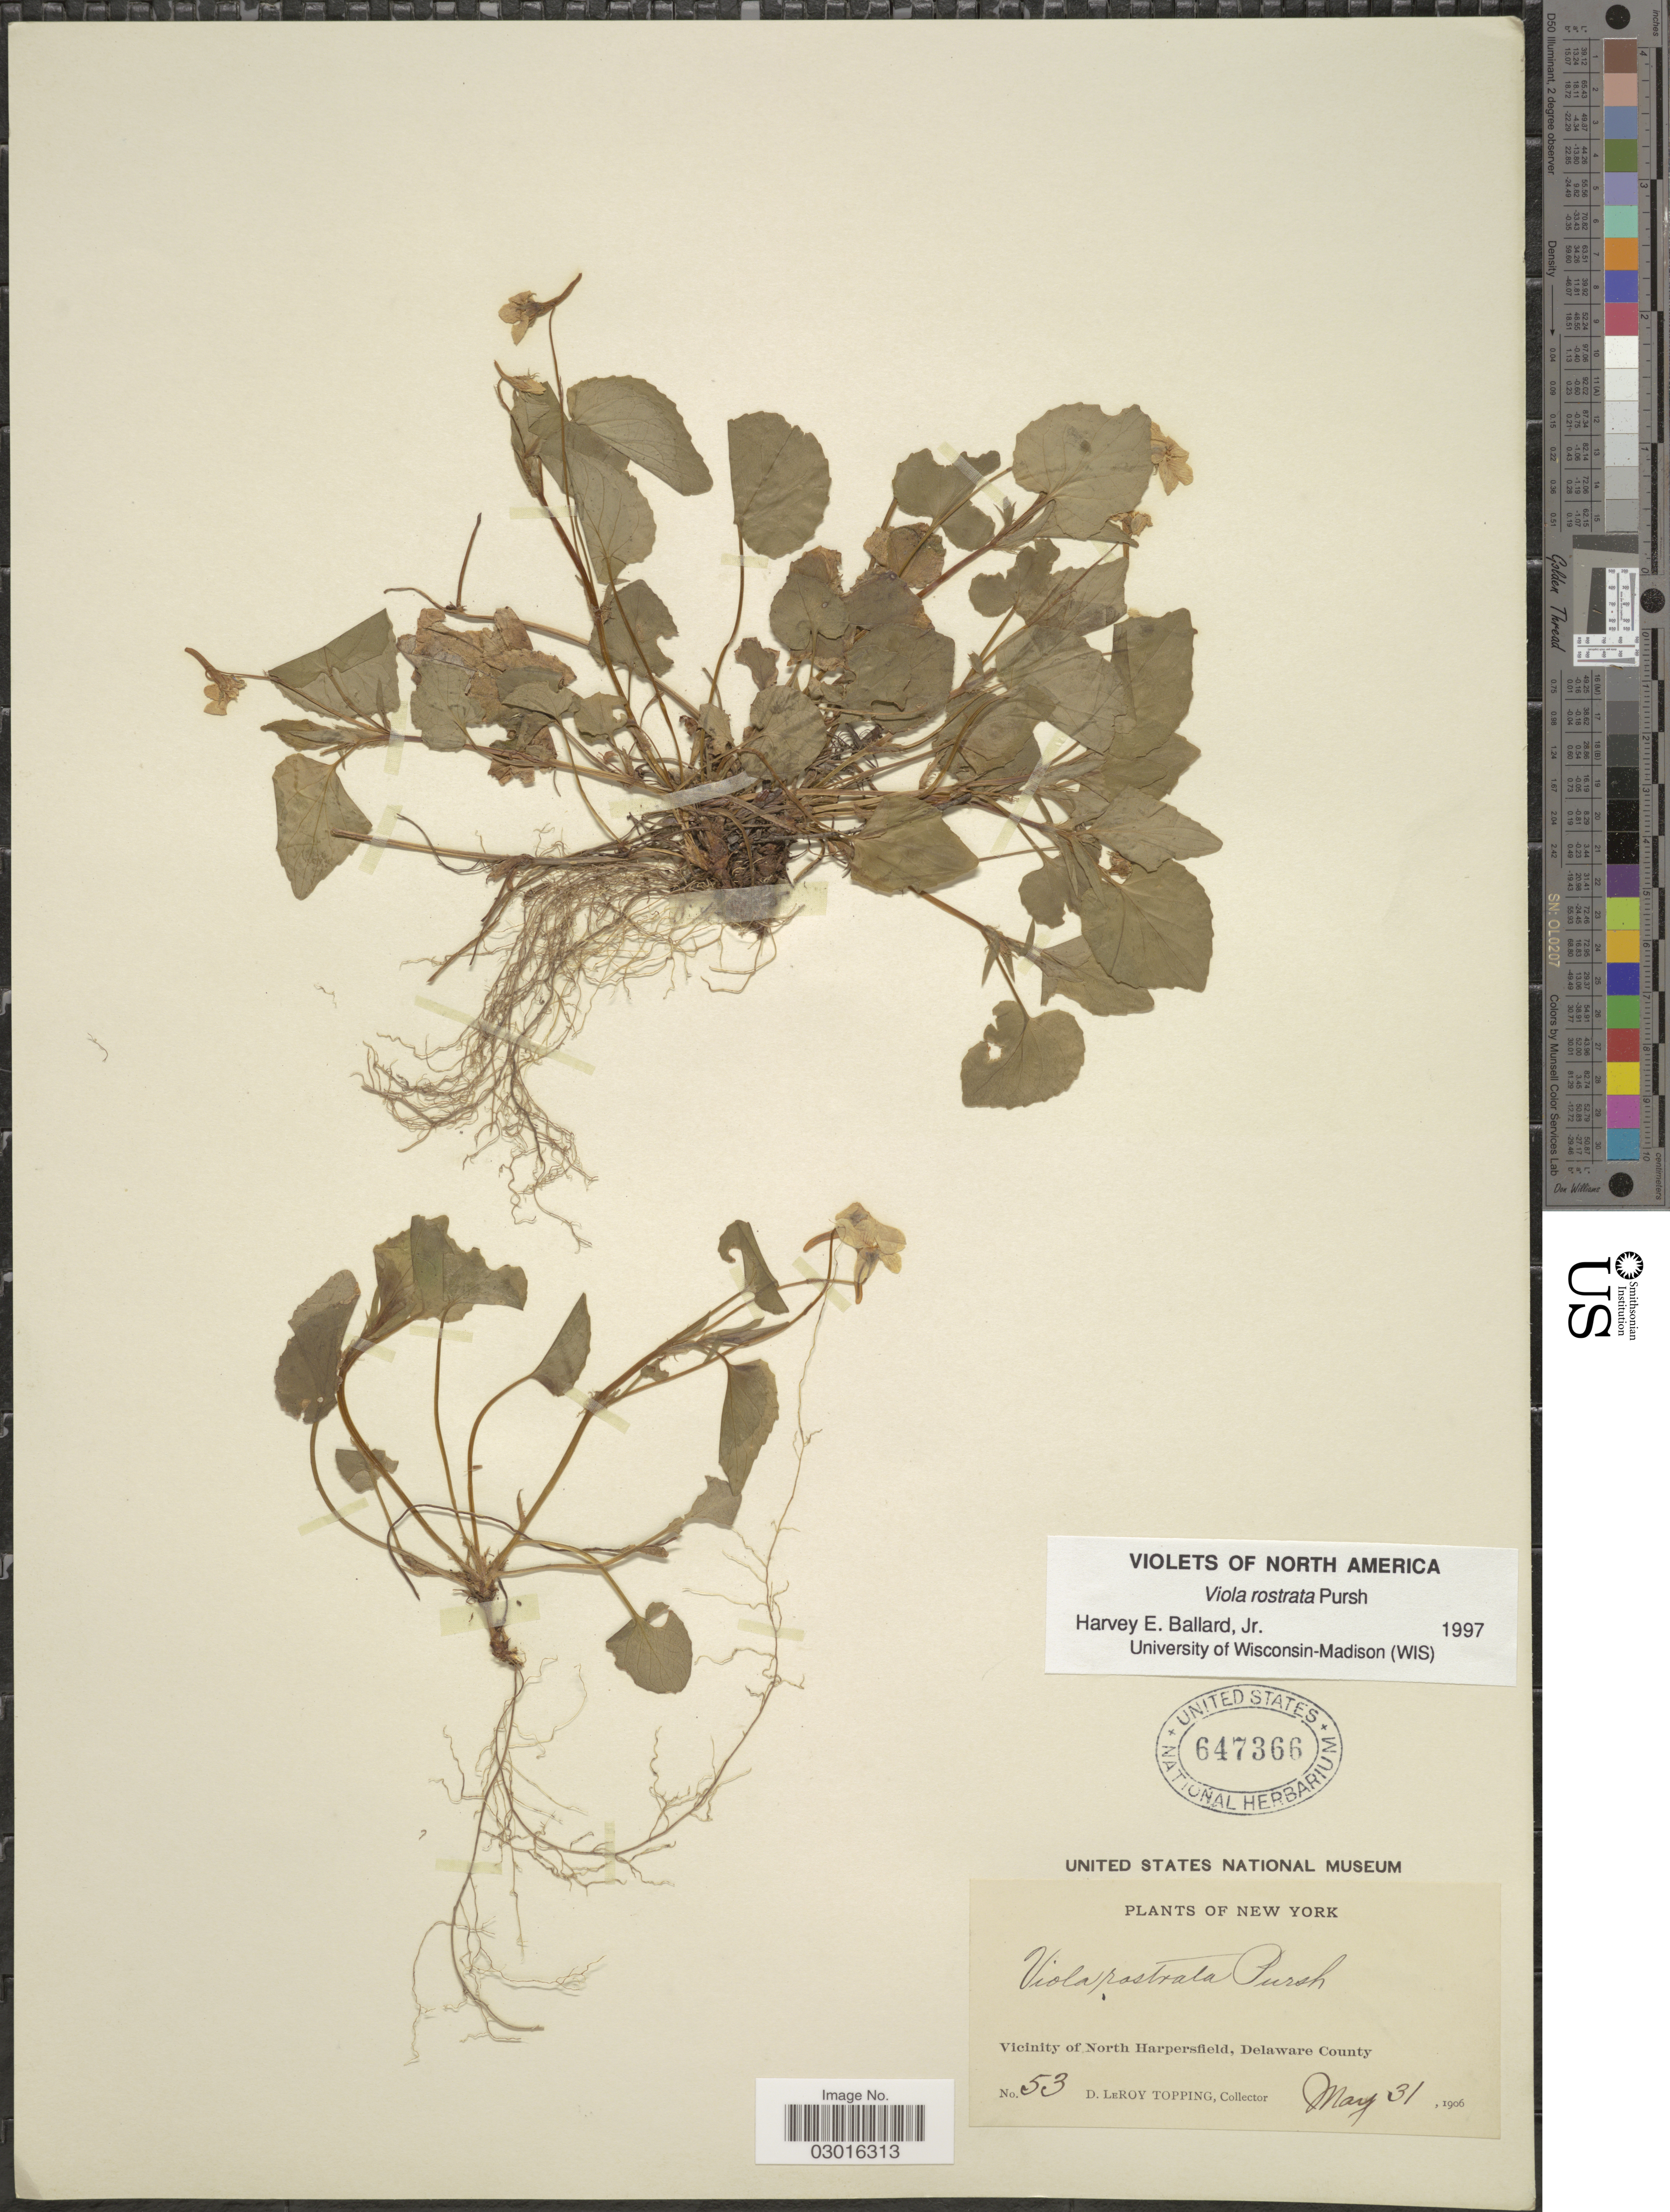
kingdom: Plantae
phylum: Tracheophyta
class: Magnoliopsida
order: Malpighiales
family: Violaceae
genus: Viola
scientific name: Viola rostrata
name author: Pursh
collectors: D. L. Topping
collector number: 53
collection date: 1906-05-31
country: United States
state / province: New York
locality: Vicinity of North Harpersfield, Delaware County.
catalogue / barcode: US 647366